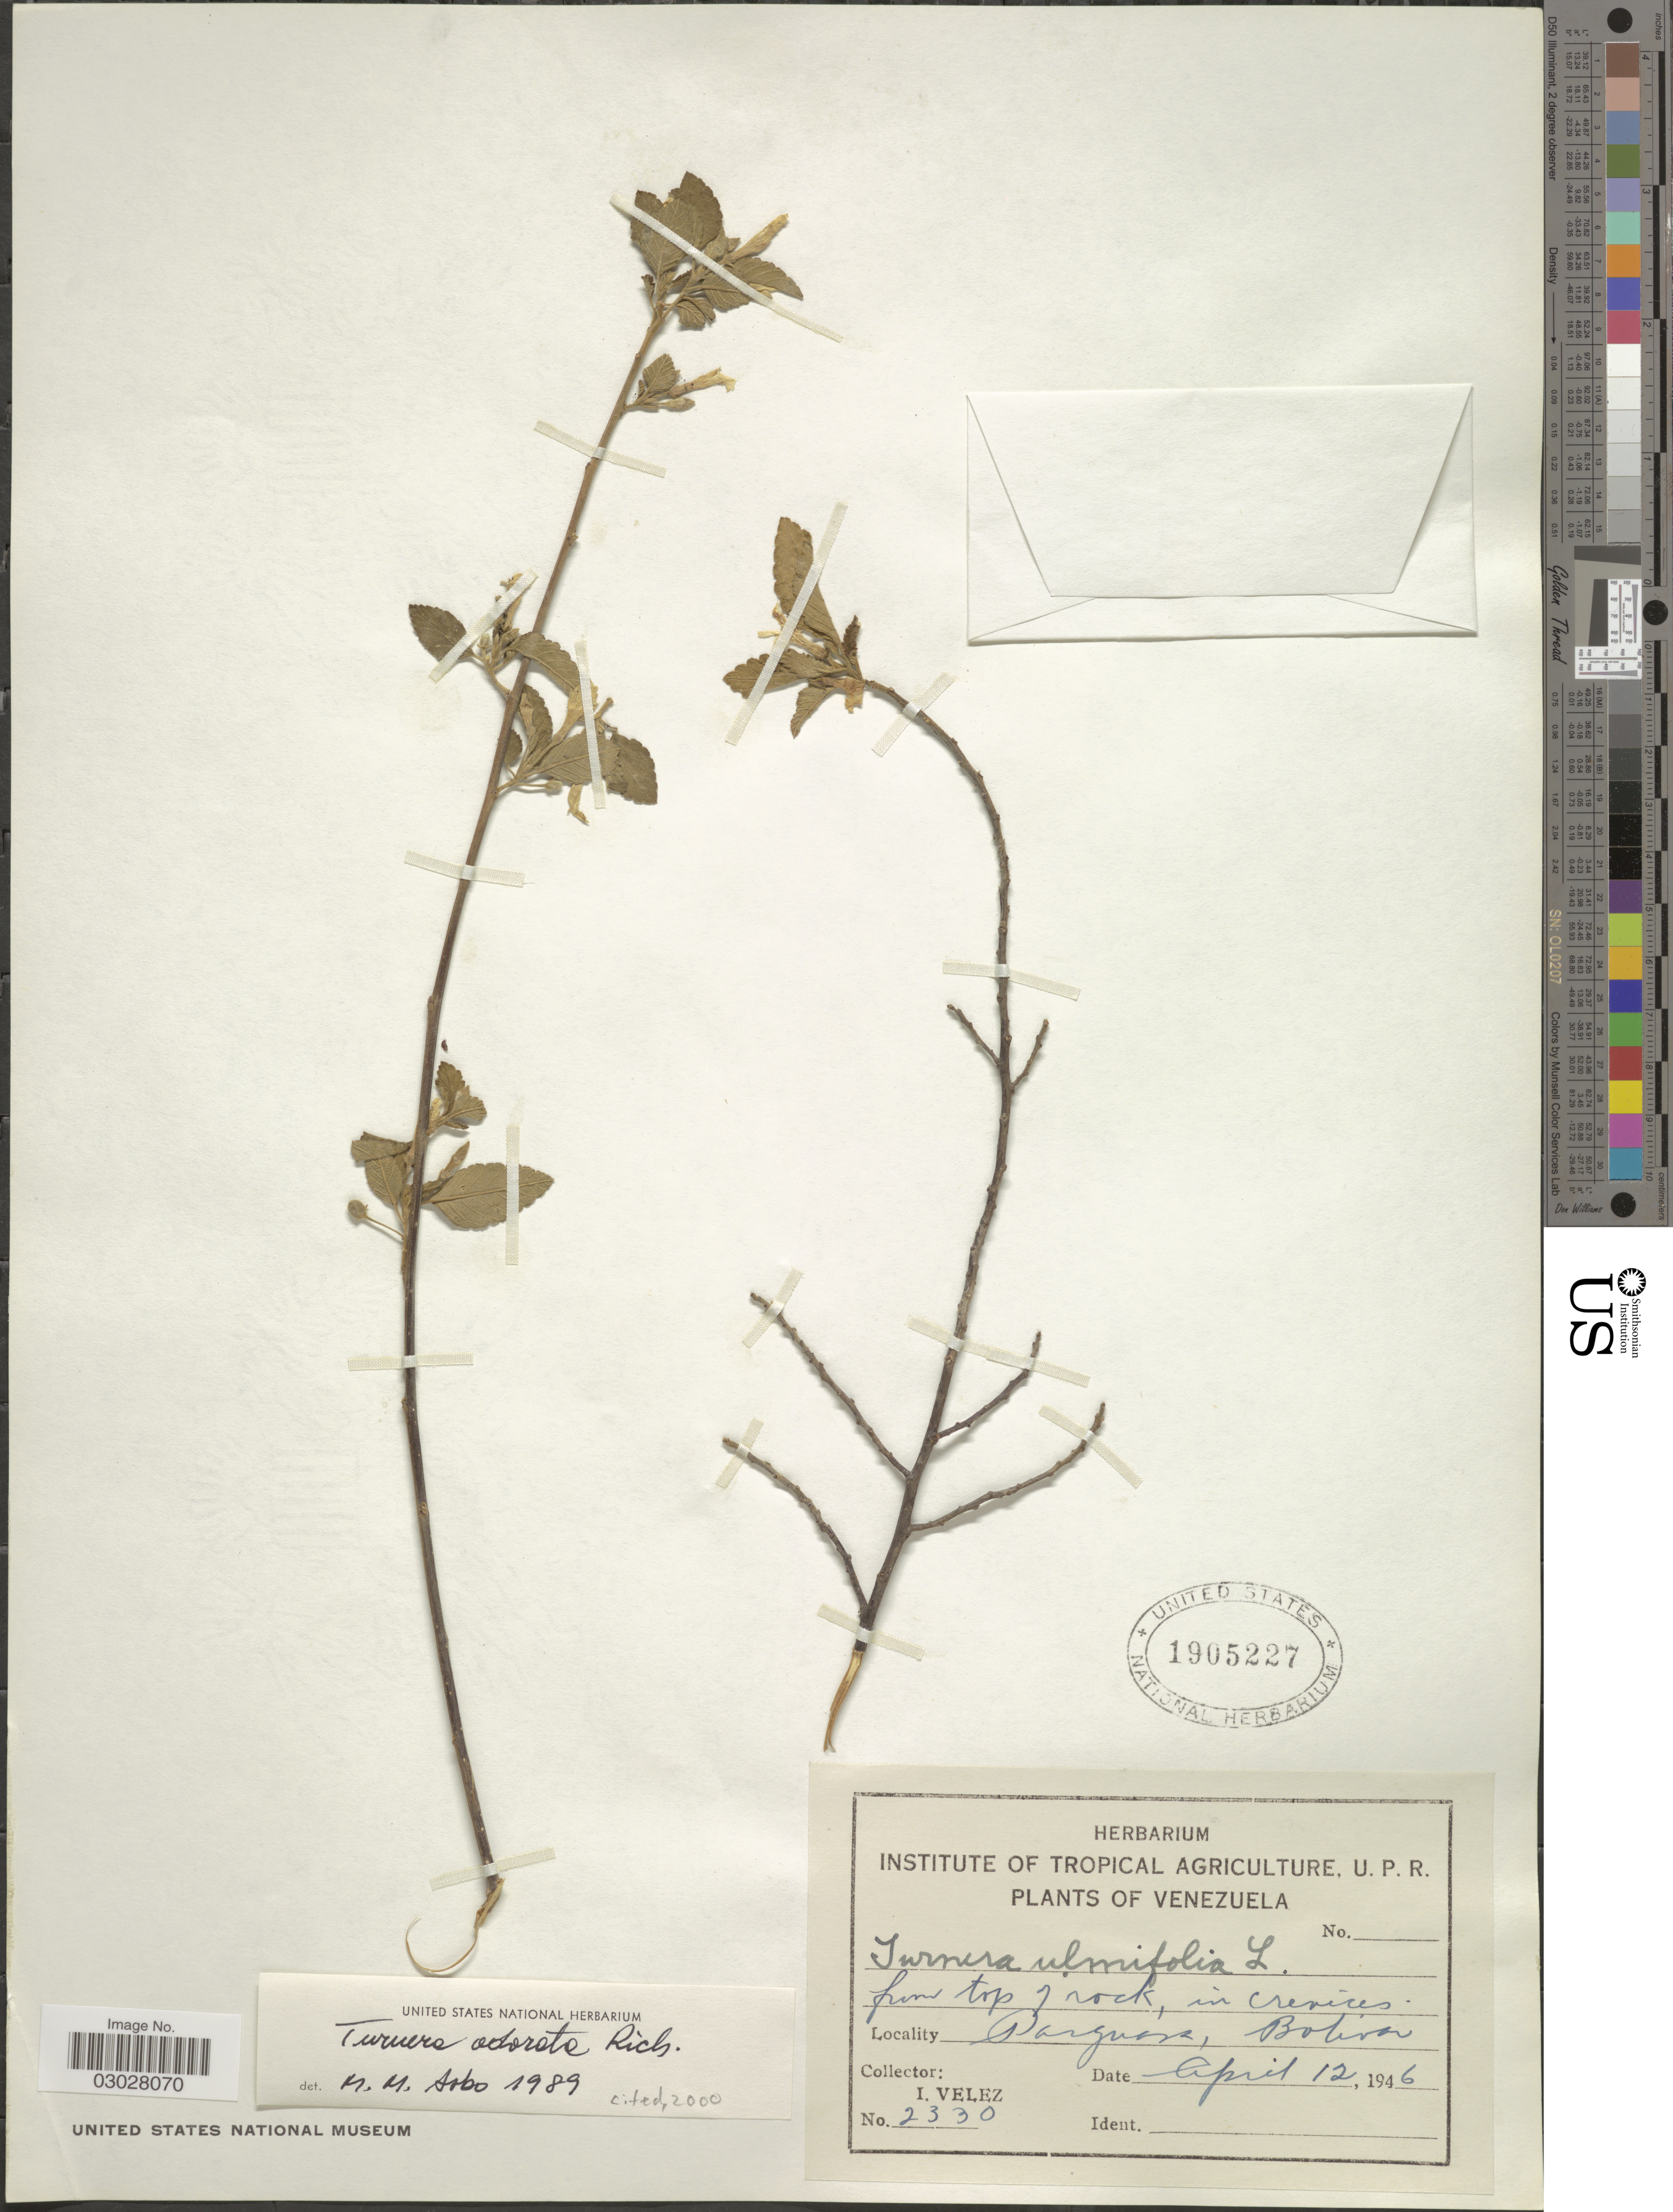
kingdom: Plantae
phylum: Tracheophyta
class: Magnoliopsida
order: Malpighiales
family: Turneraceae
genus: Turnera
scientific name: Turnera odorata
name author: Rich.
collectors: I. Velez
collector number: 2330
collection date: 1946-04-12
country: Venezuela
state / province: Bolivar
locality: Parguasa, Bolivar.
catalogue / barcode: US 1905227